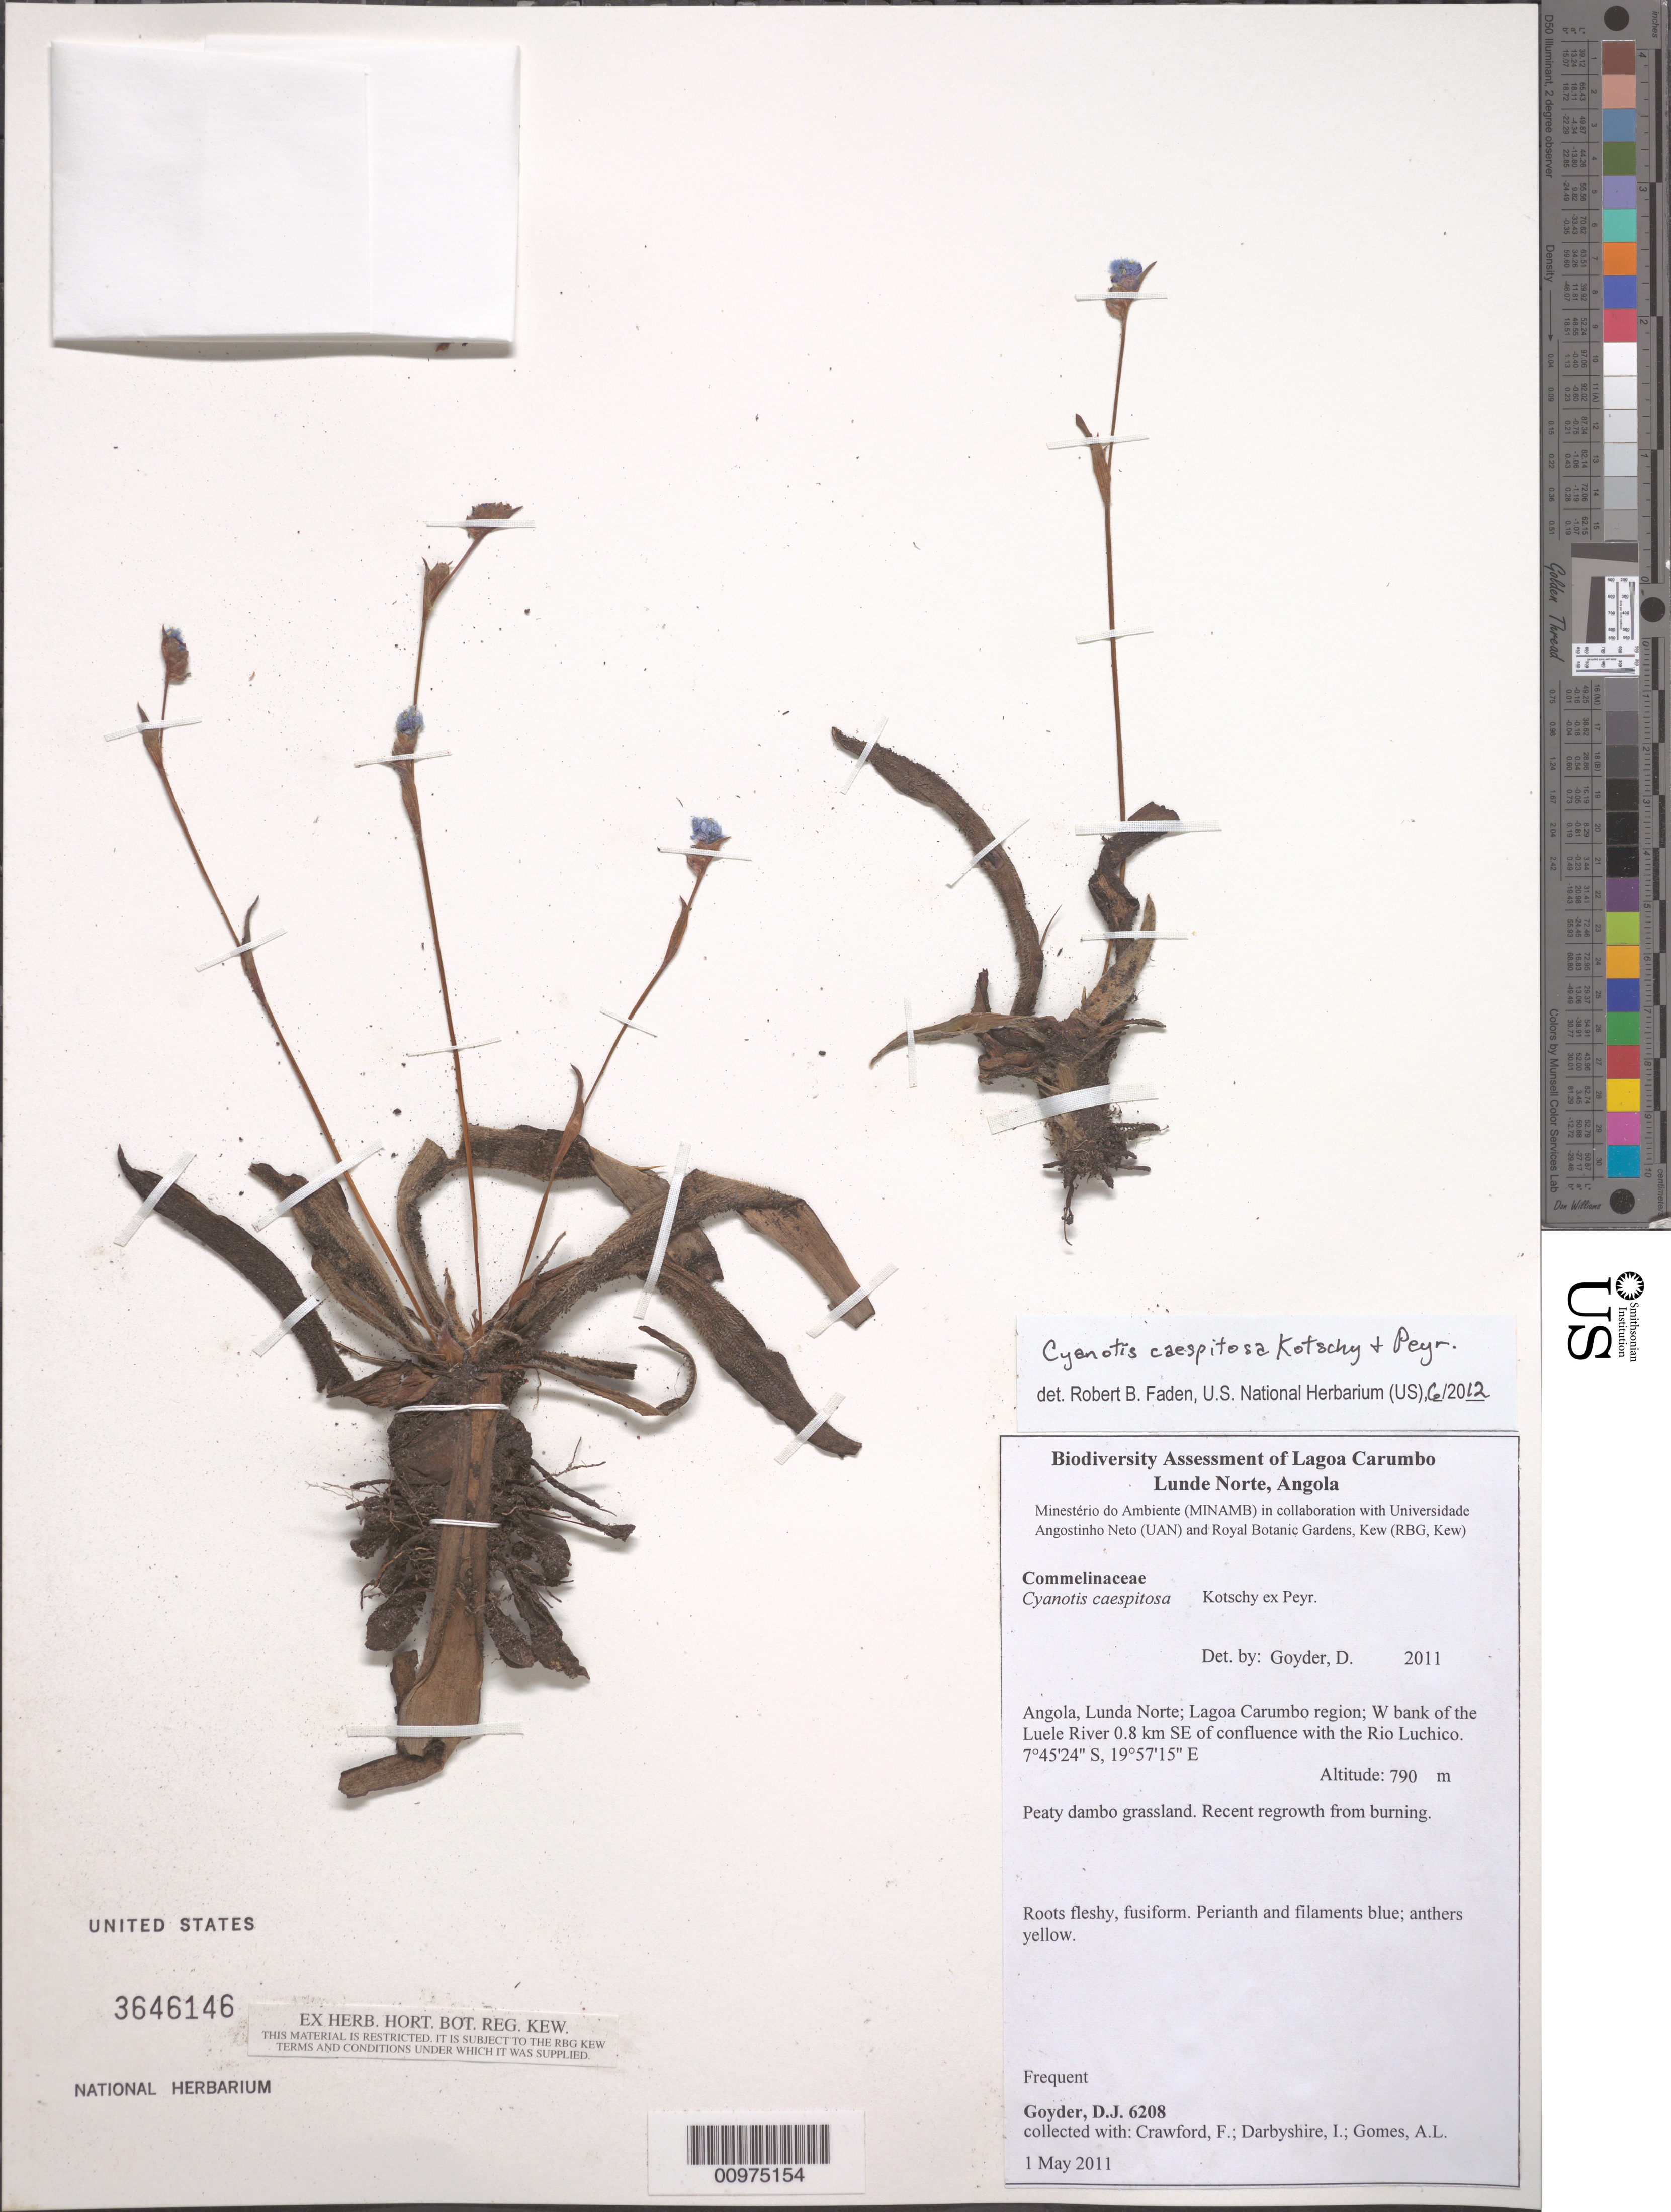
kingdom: Plantae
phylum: Tracheophyta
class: Liliopsida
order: Commelinales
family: Commelinaceae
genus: Cyanotis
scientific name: Cyanotis caespitosa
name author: Kotschy & Peyr.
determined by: Faden, Robert B., (US), Smithsonian Institution - National Museum of Natural History (UNITED STATES)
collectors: D. Goyder et al.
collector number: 6208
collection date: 2011-05-01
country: Angola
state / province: Lunda Norte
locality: Lagoa Carumbo region; W bank of the Luele River 0.8 km SE of confluence with the Rio Luchico.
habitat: Peaty dambo grassland. Recent regrowth from burning.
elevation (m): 790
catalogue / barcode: US 3646146